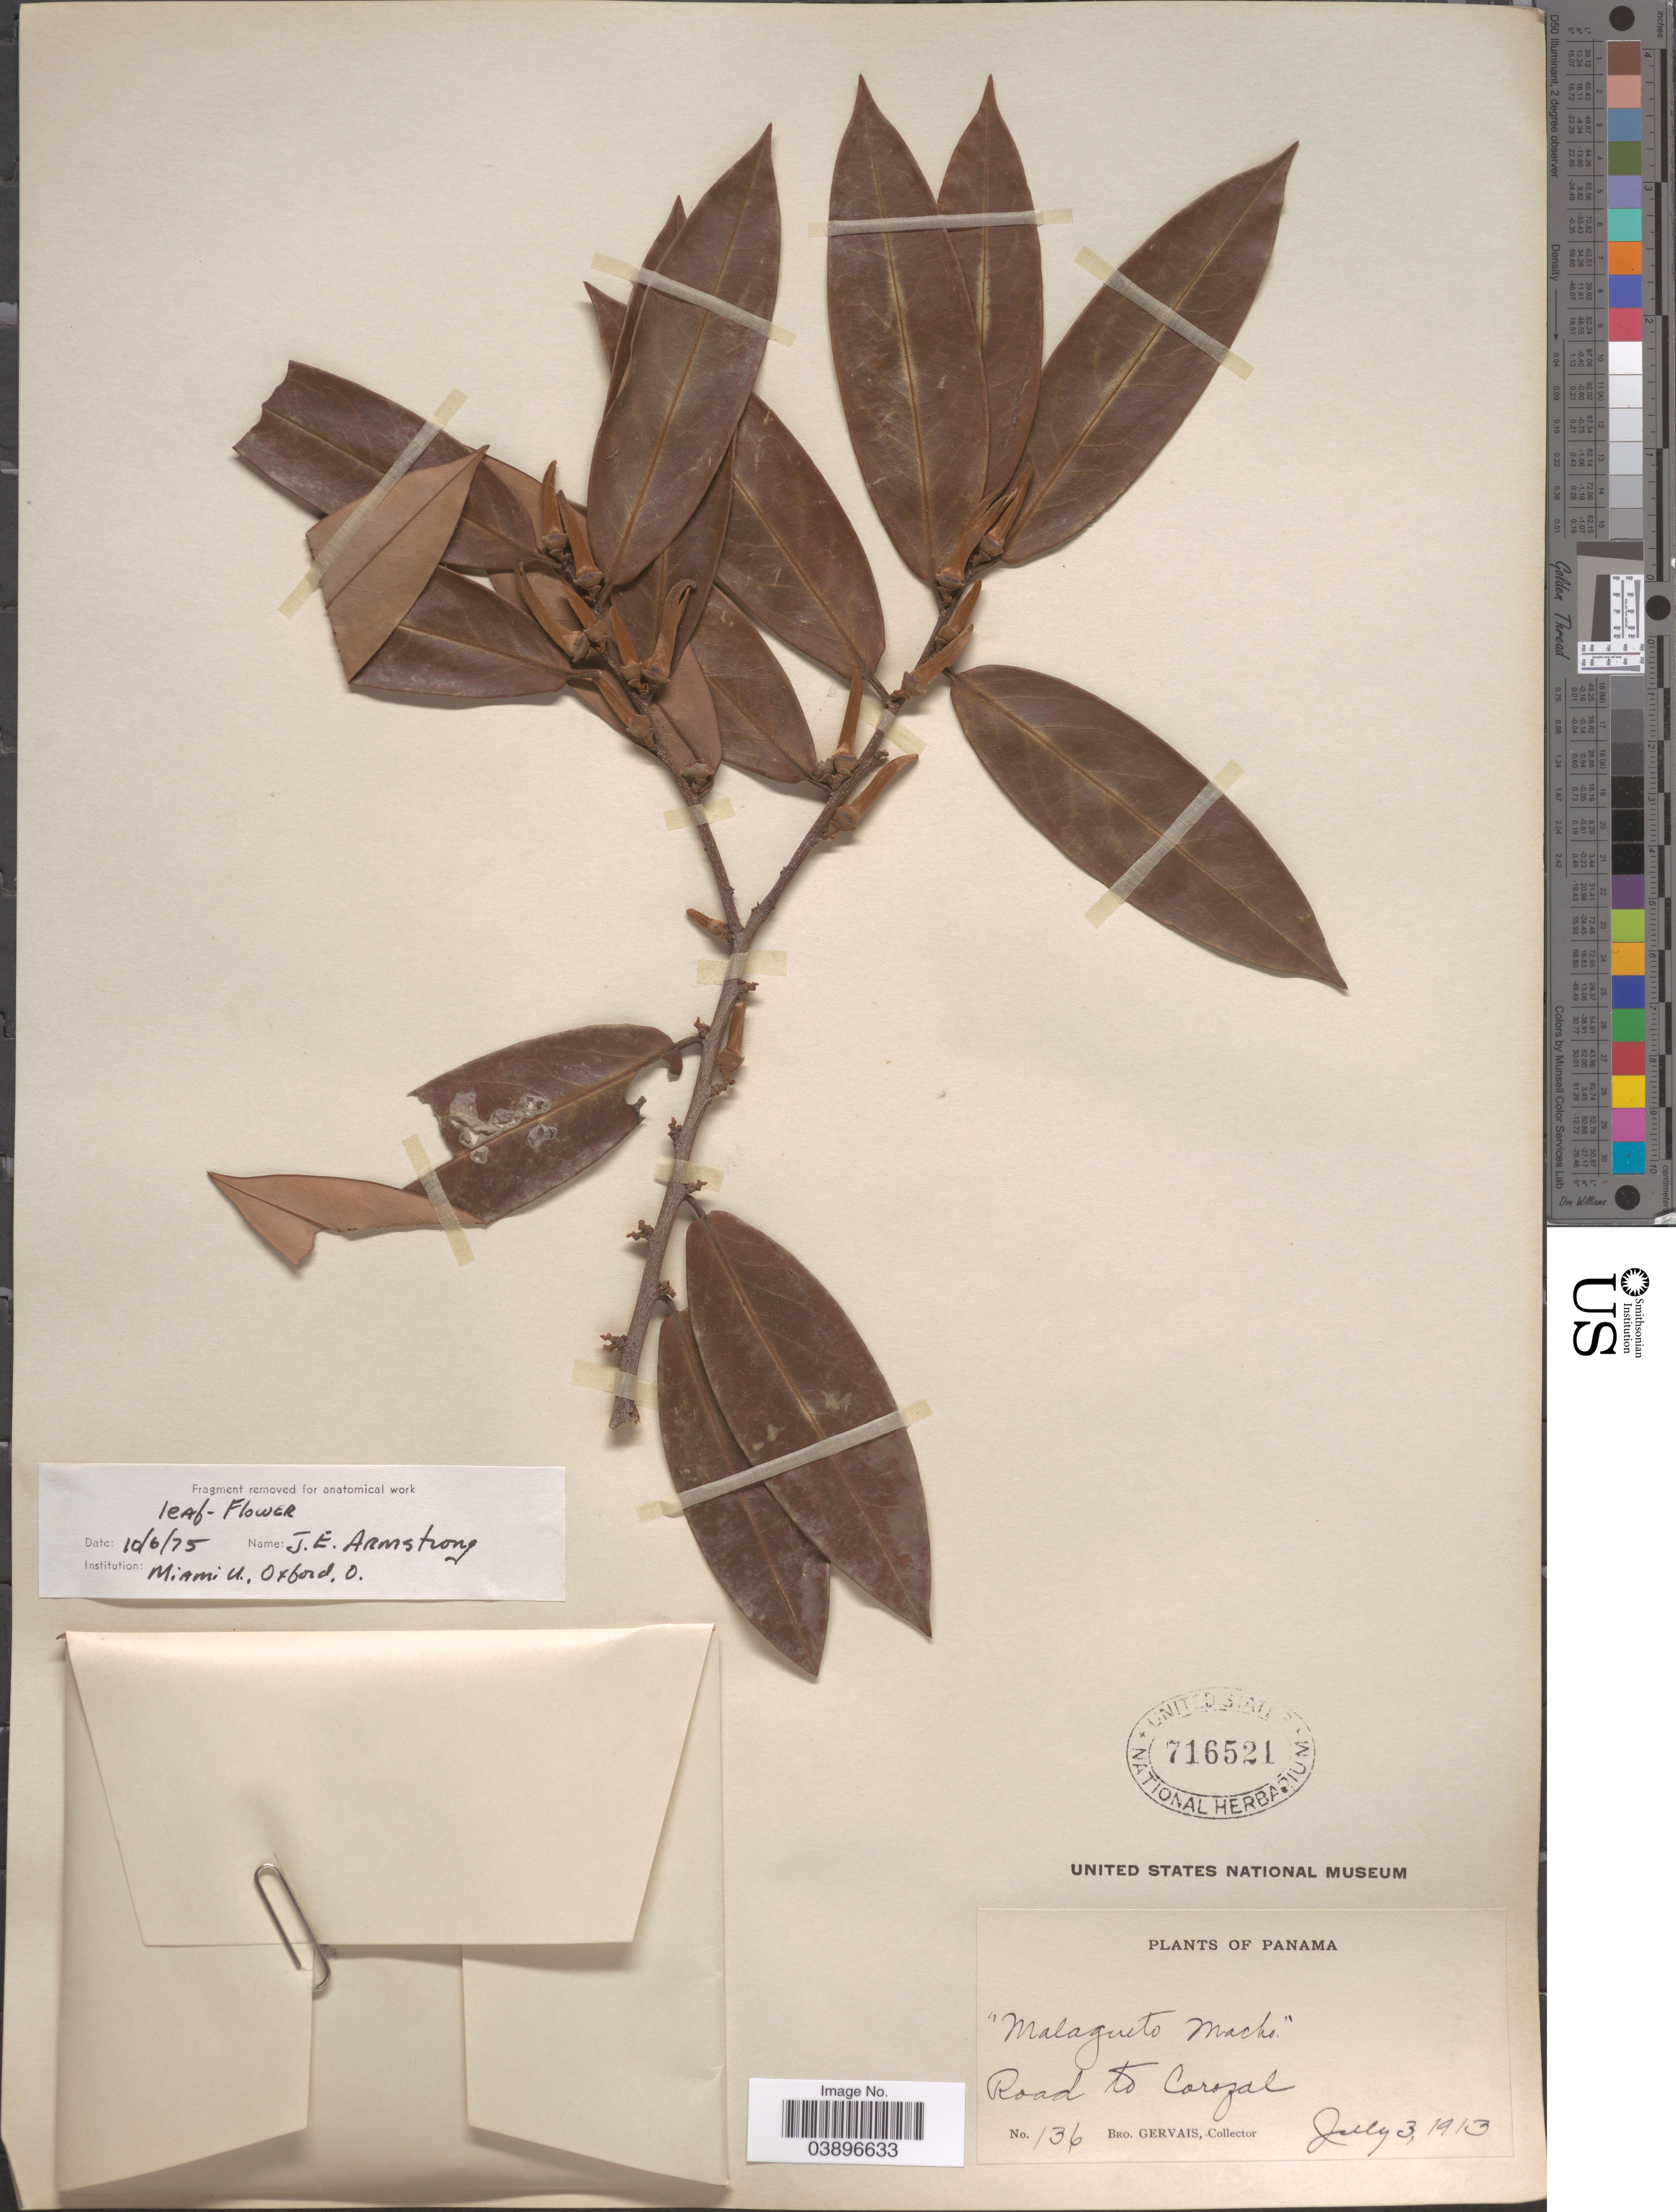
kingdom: Plantae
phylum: Tracheophyta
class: Magnoliopsida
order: Magnoliales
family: Annonaceae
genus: Xylopia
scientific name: Xylopia aromatica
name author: (Lam.) Mart.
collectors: B. Gervais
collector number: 136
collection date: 1913-07-03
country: Panama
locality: Road to Corozal.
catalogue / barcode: US 716521